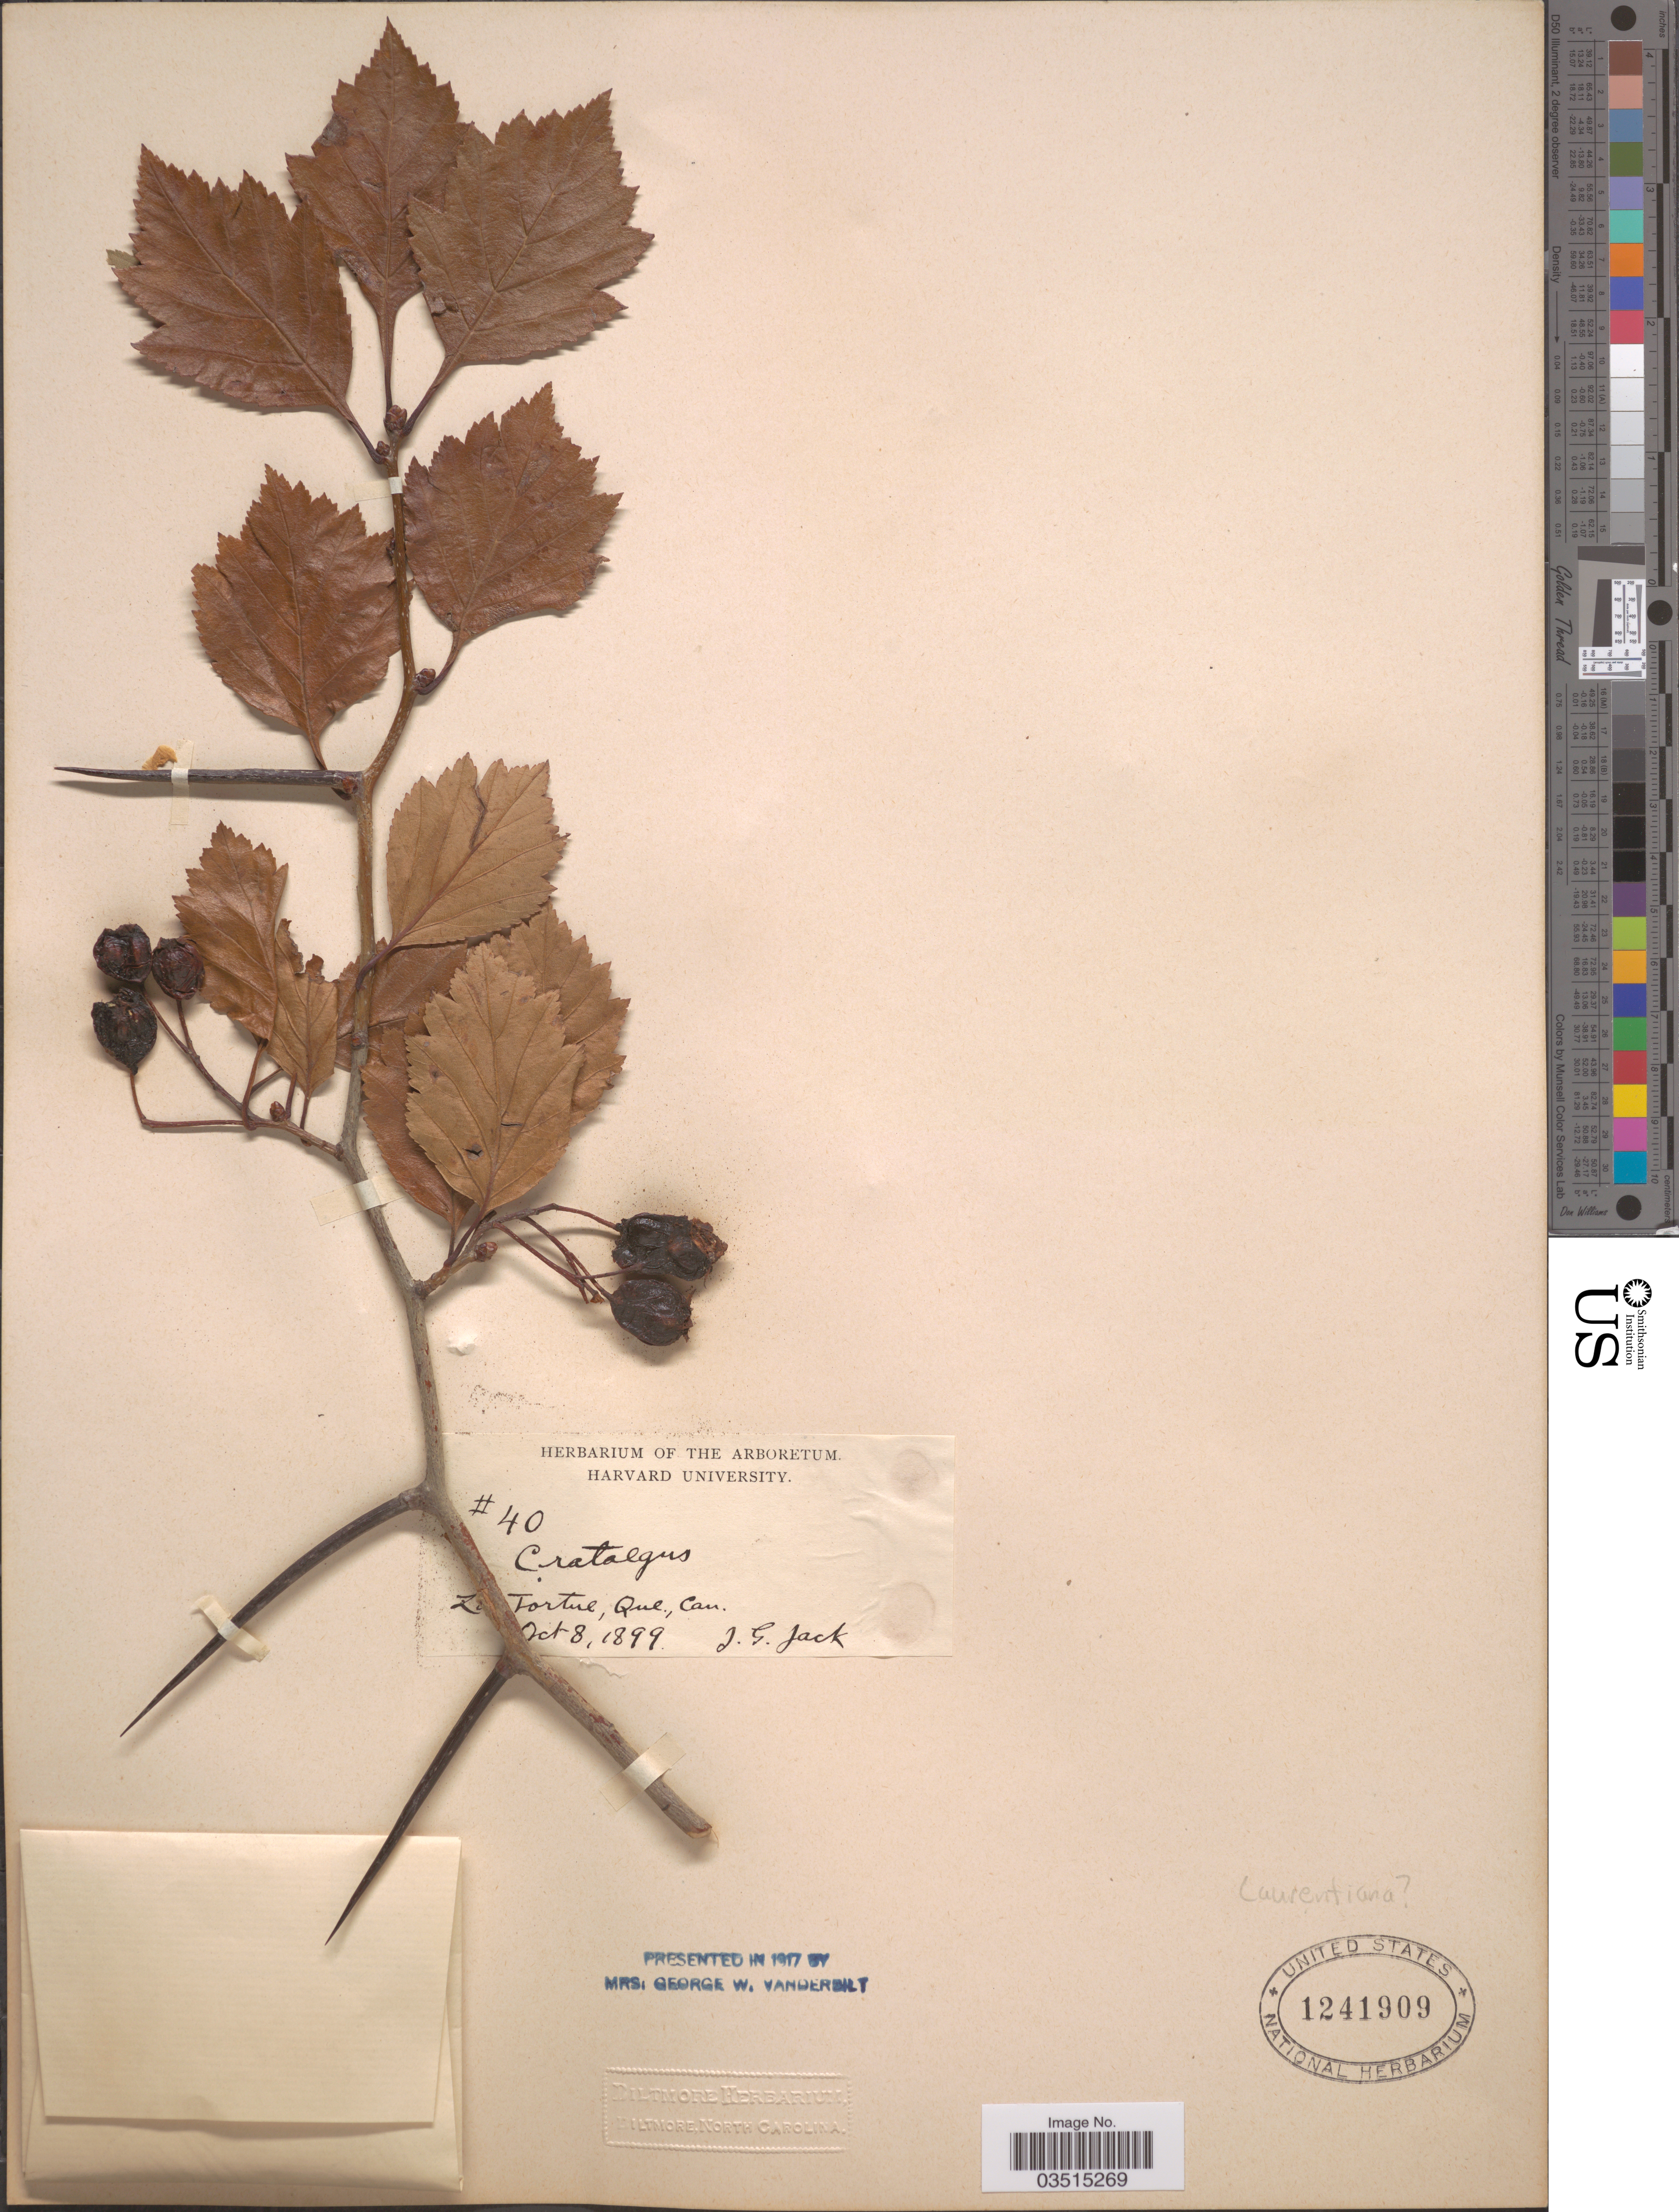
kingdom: Plantae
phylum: Tracheophyta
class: Magnoliopsida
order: Rosales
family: Rosaceae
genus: Crataegus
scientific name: Crataegus laurentiana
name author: Sarg.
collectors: J. G. Jack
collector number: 40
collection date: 1899-10-08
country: Canada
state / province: Quebec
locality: La Tortue.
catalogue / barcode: US 1241909